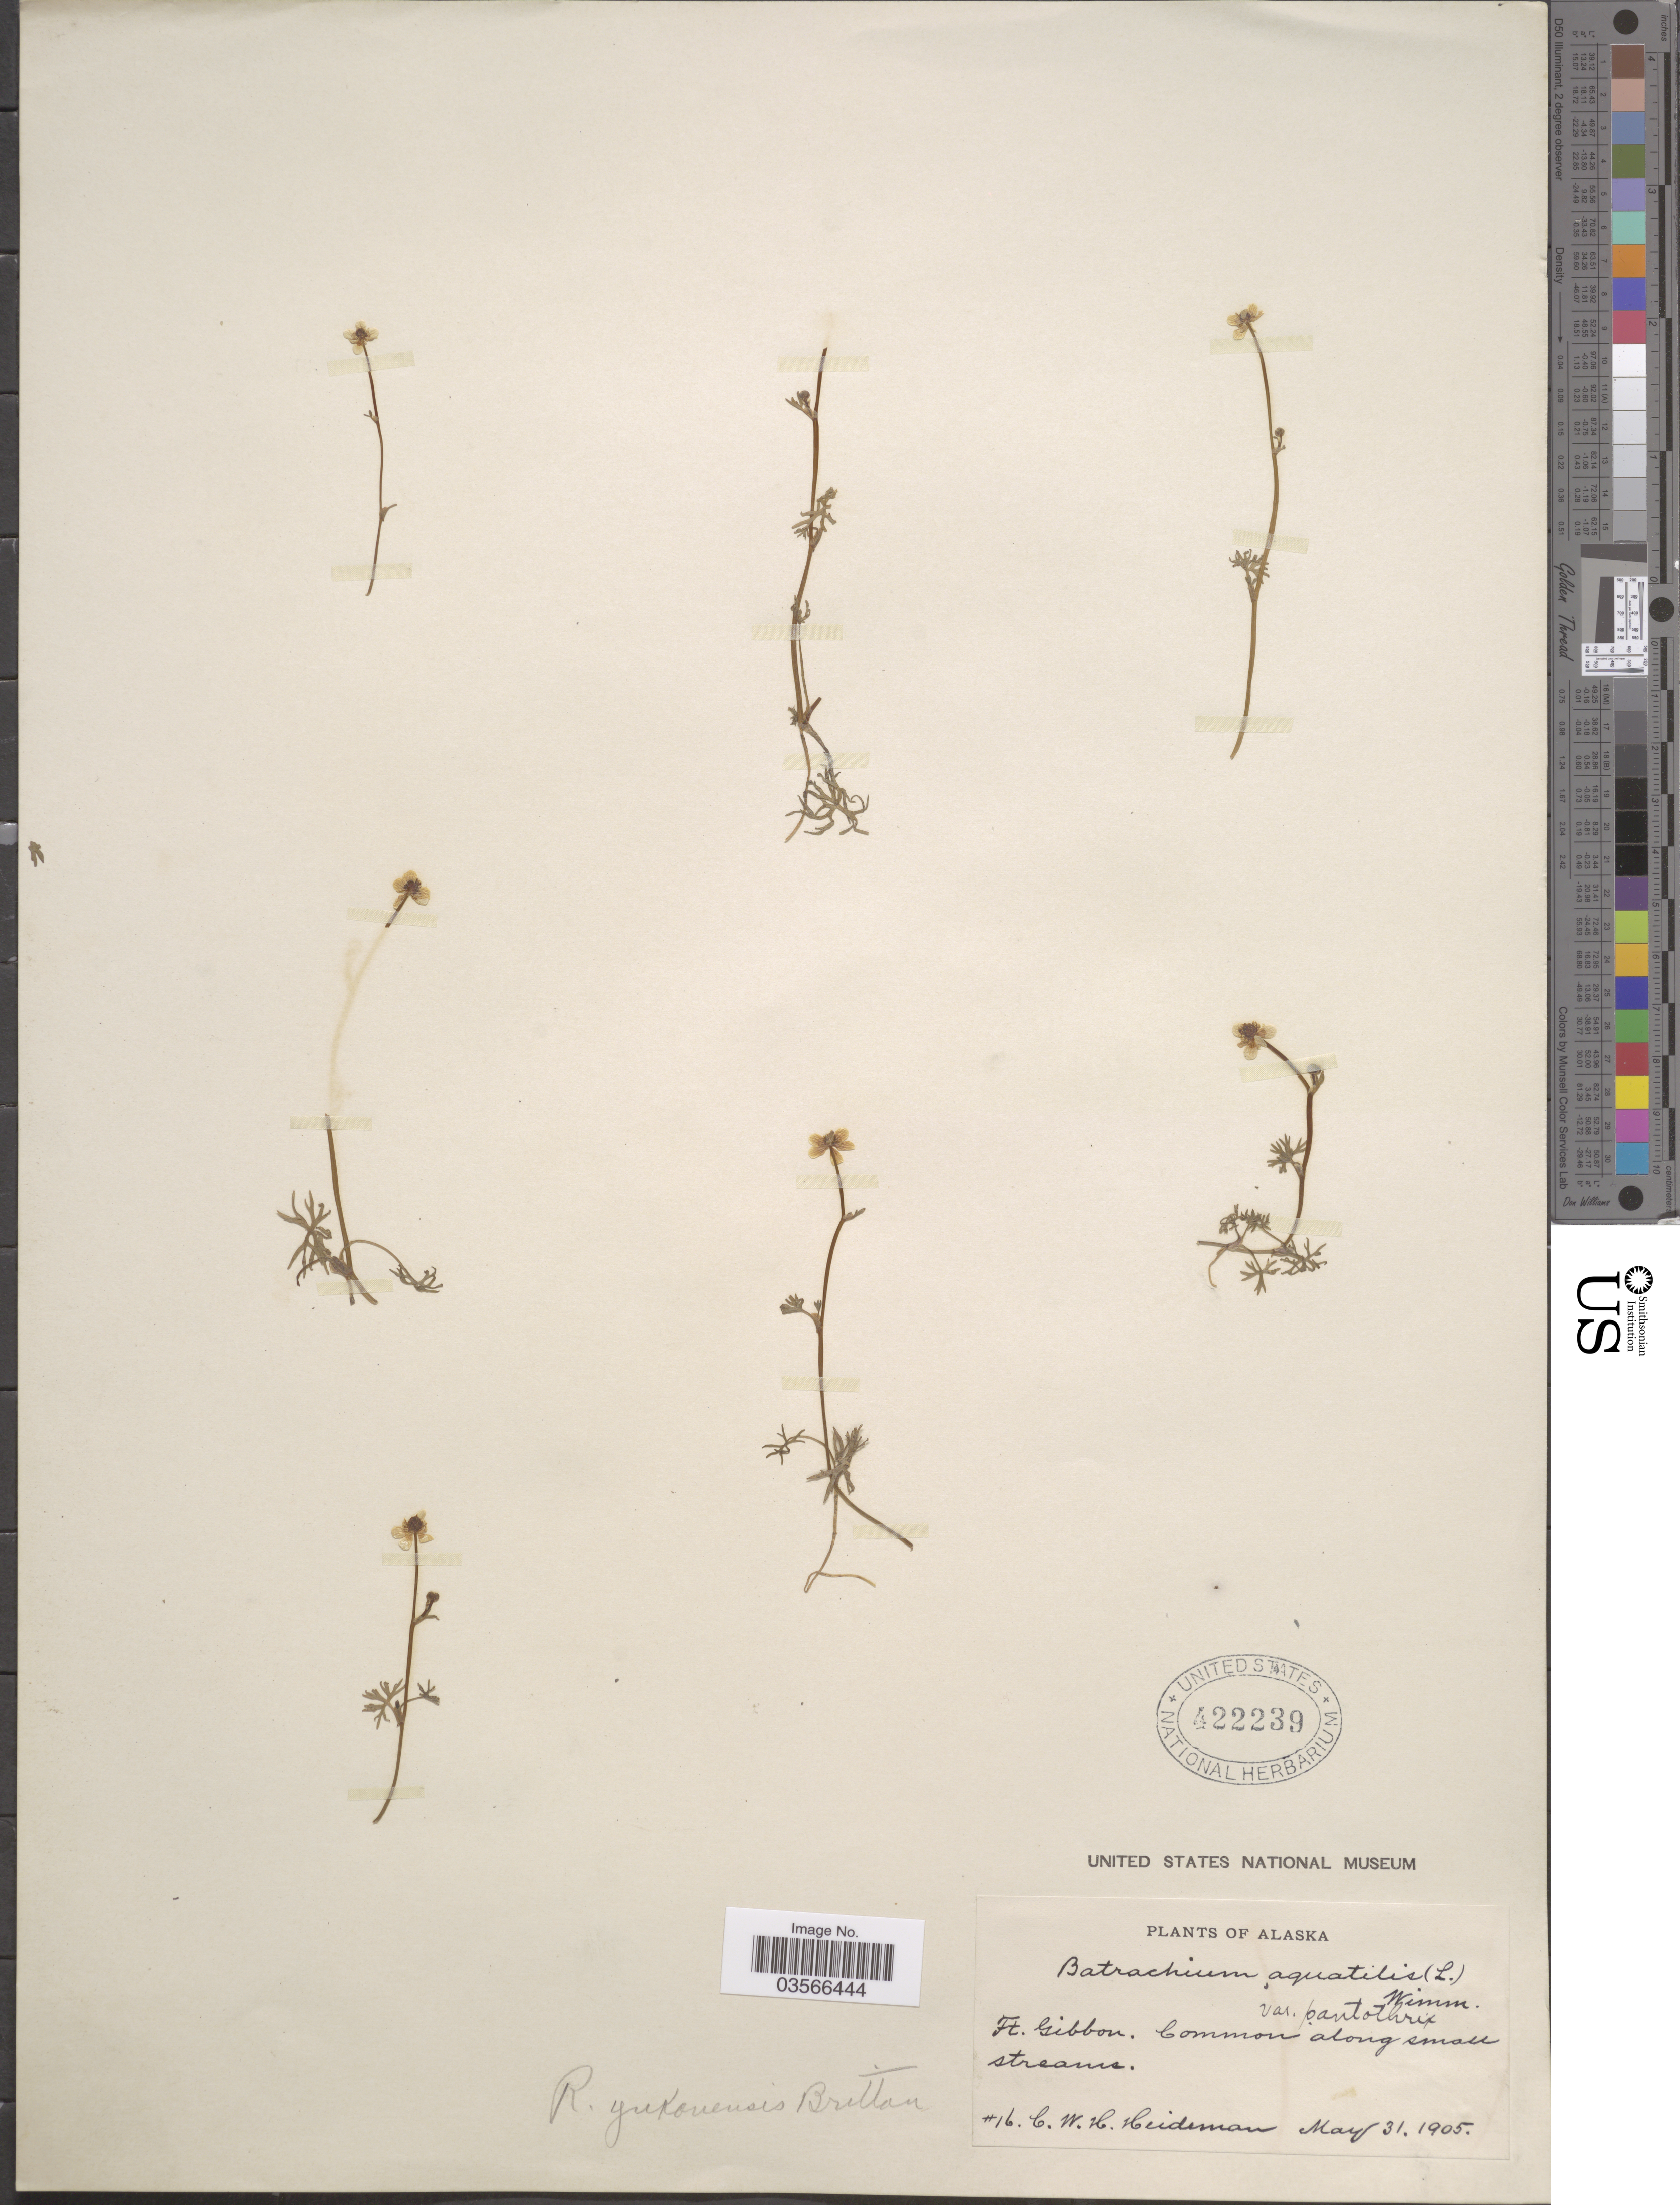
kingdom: Plantae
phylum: Tracheophyta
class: Magnoliopsida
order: Ranunculales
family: Ranunculaceae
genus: Ranunculus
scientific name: Ranunculus gmelinii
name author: DC.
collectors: C. Heideman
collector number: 16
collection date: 1905-05-31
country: United States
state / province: Alaska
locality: Ft. Gibbon.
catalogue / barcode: US 422239